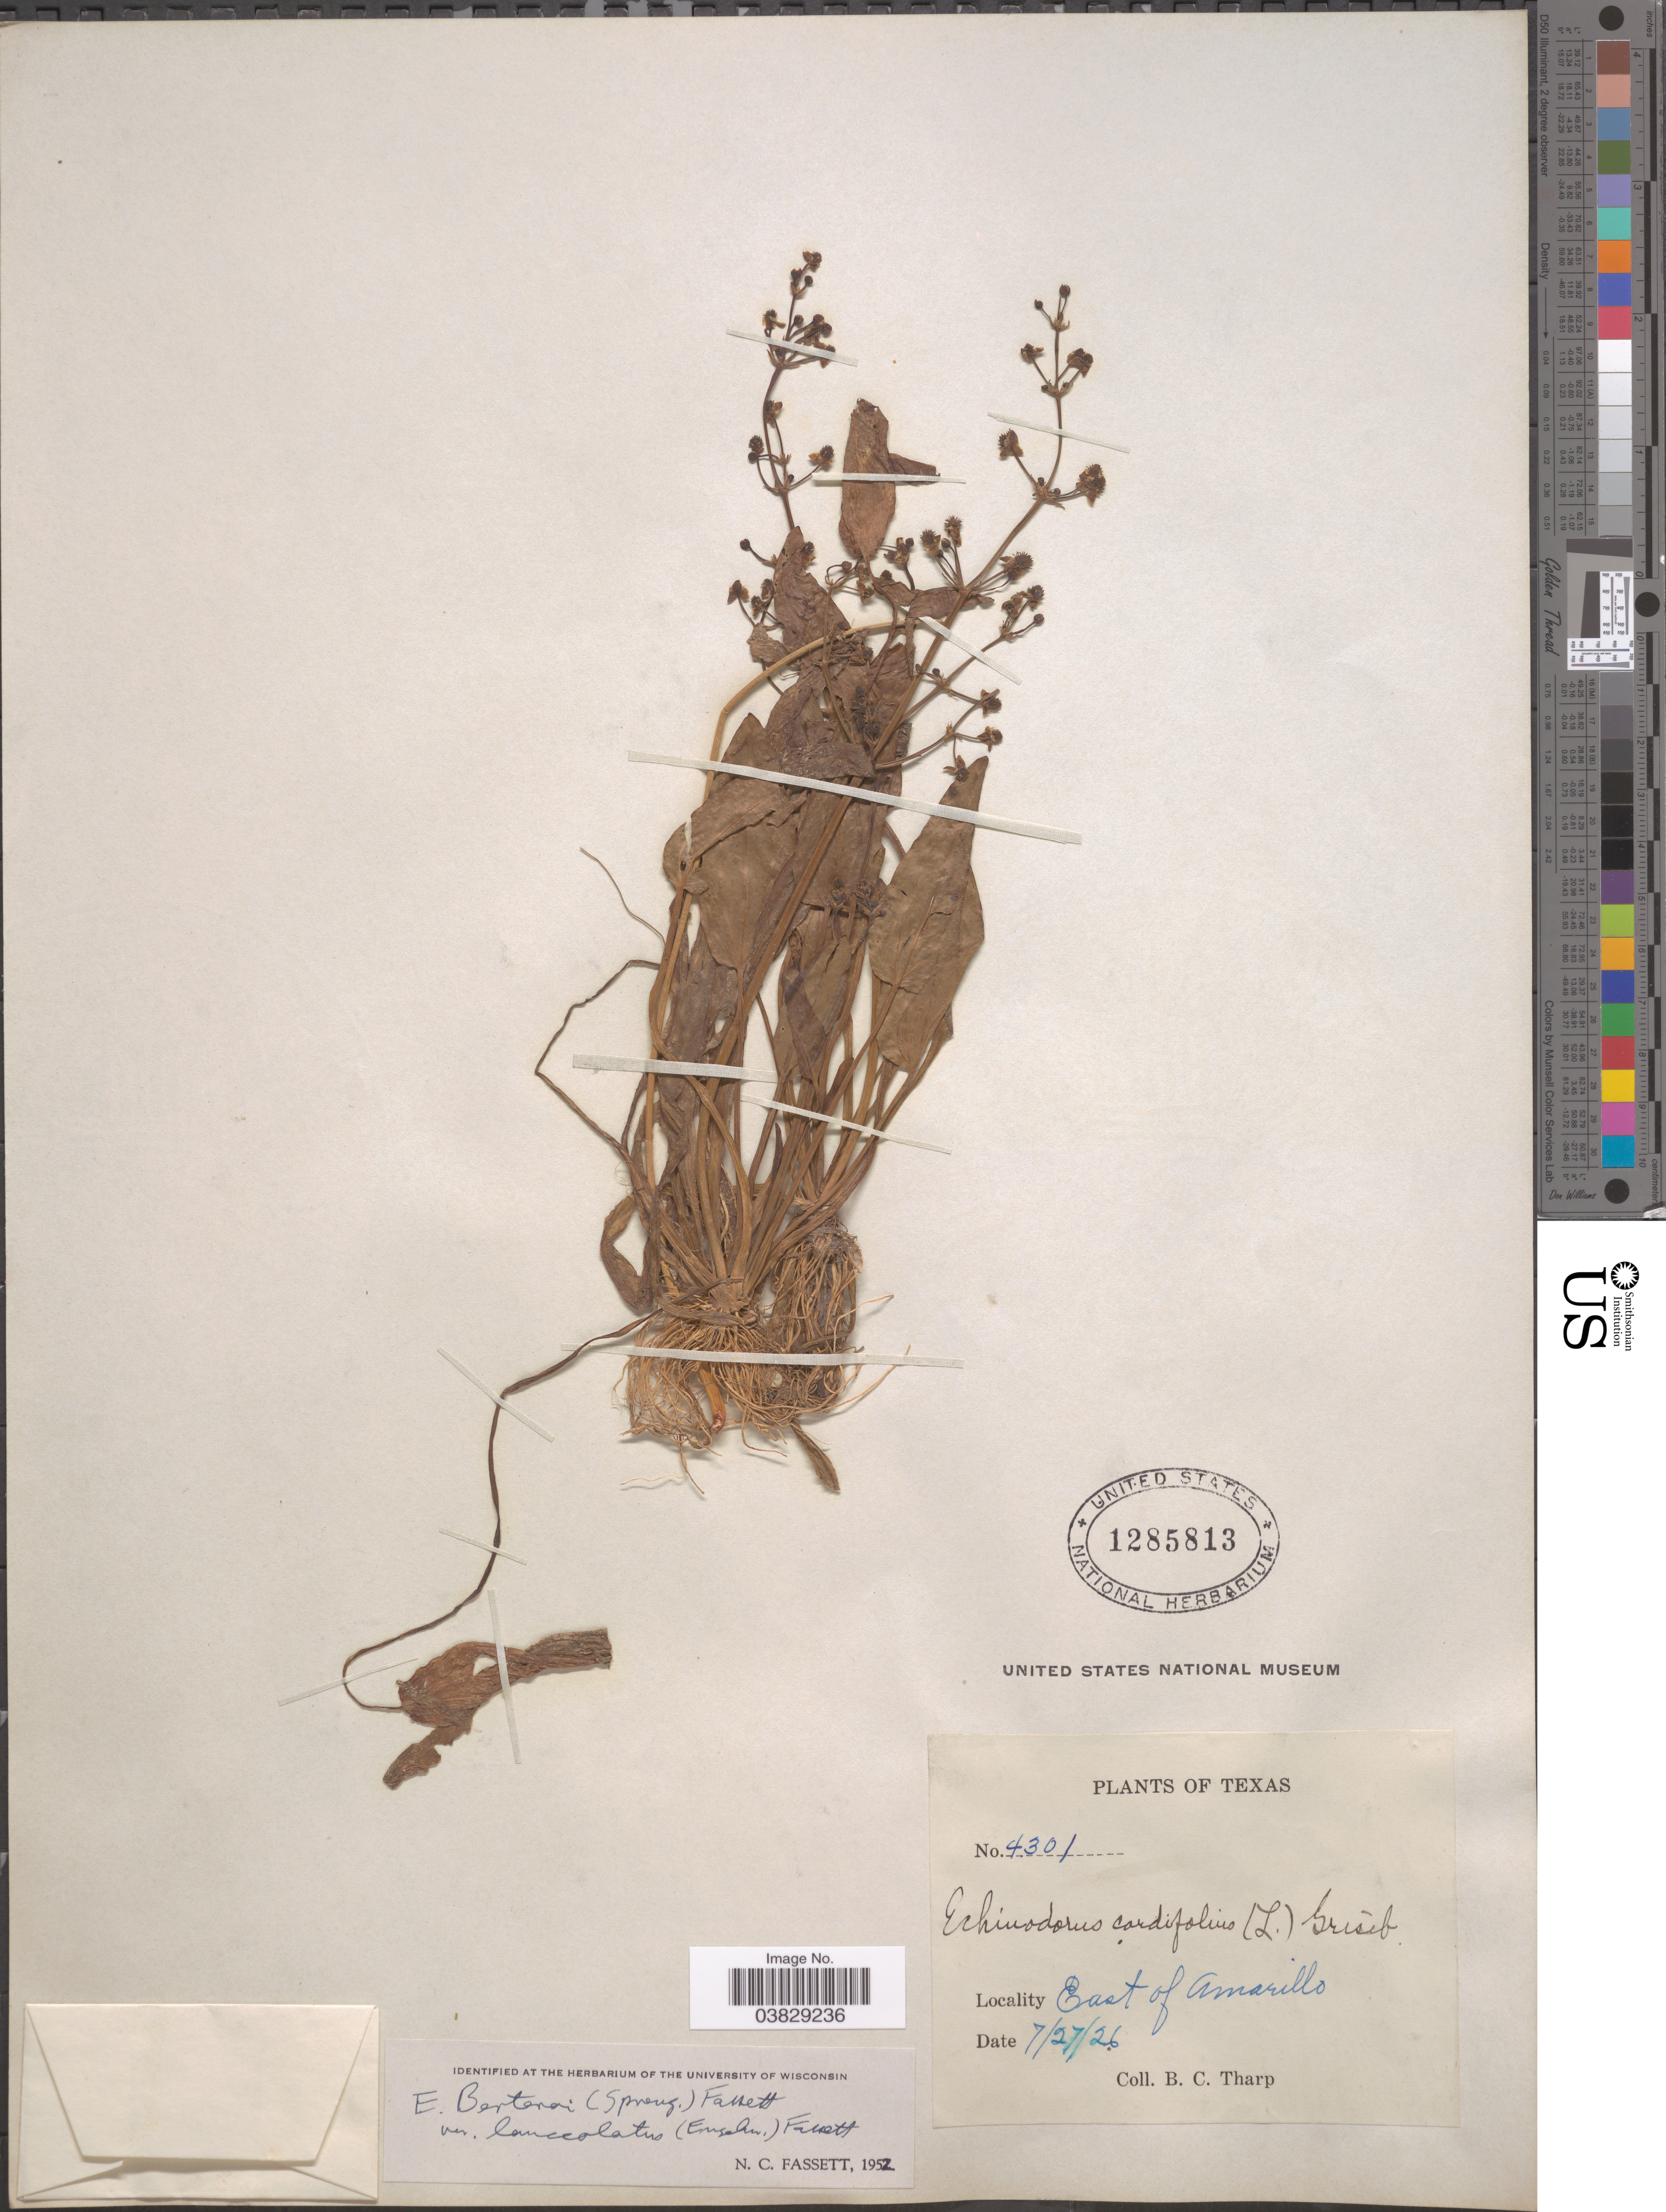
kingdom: Plantae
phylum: Tracheophyta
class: Liliopsida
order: Alismatales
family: Alismataceae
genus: Echinodorus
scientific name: Echinodorus berteroi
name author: (Spreng.) Fassett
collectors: B. C. Tharp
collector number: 4301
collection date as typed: Transcribed d/m/y: 27/7/26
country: United States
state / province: Texas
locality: East of Amarillo.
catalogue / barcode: US 1285813